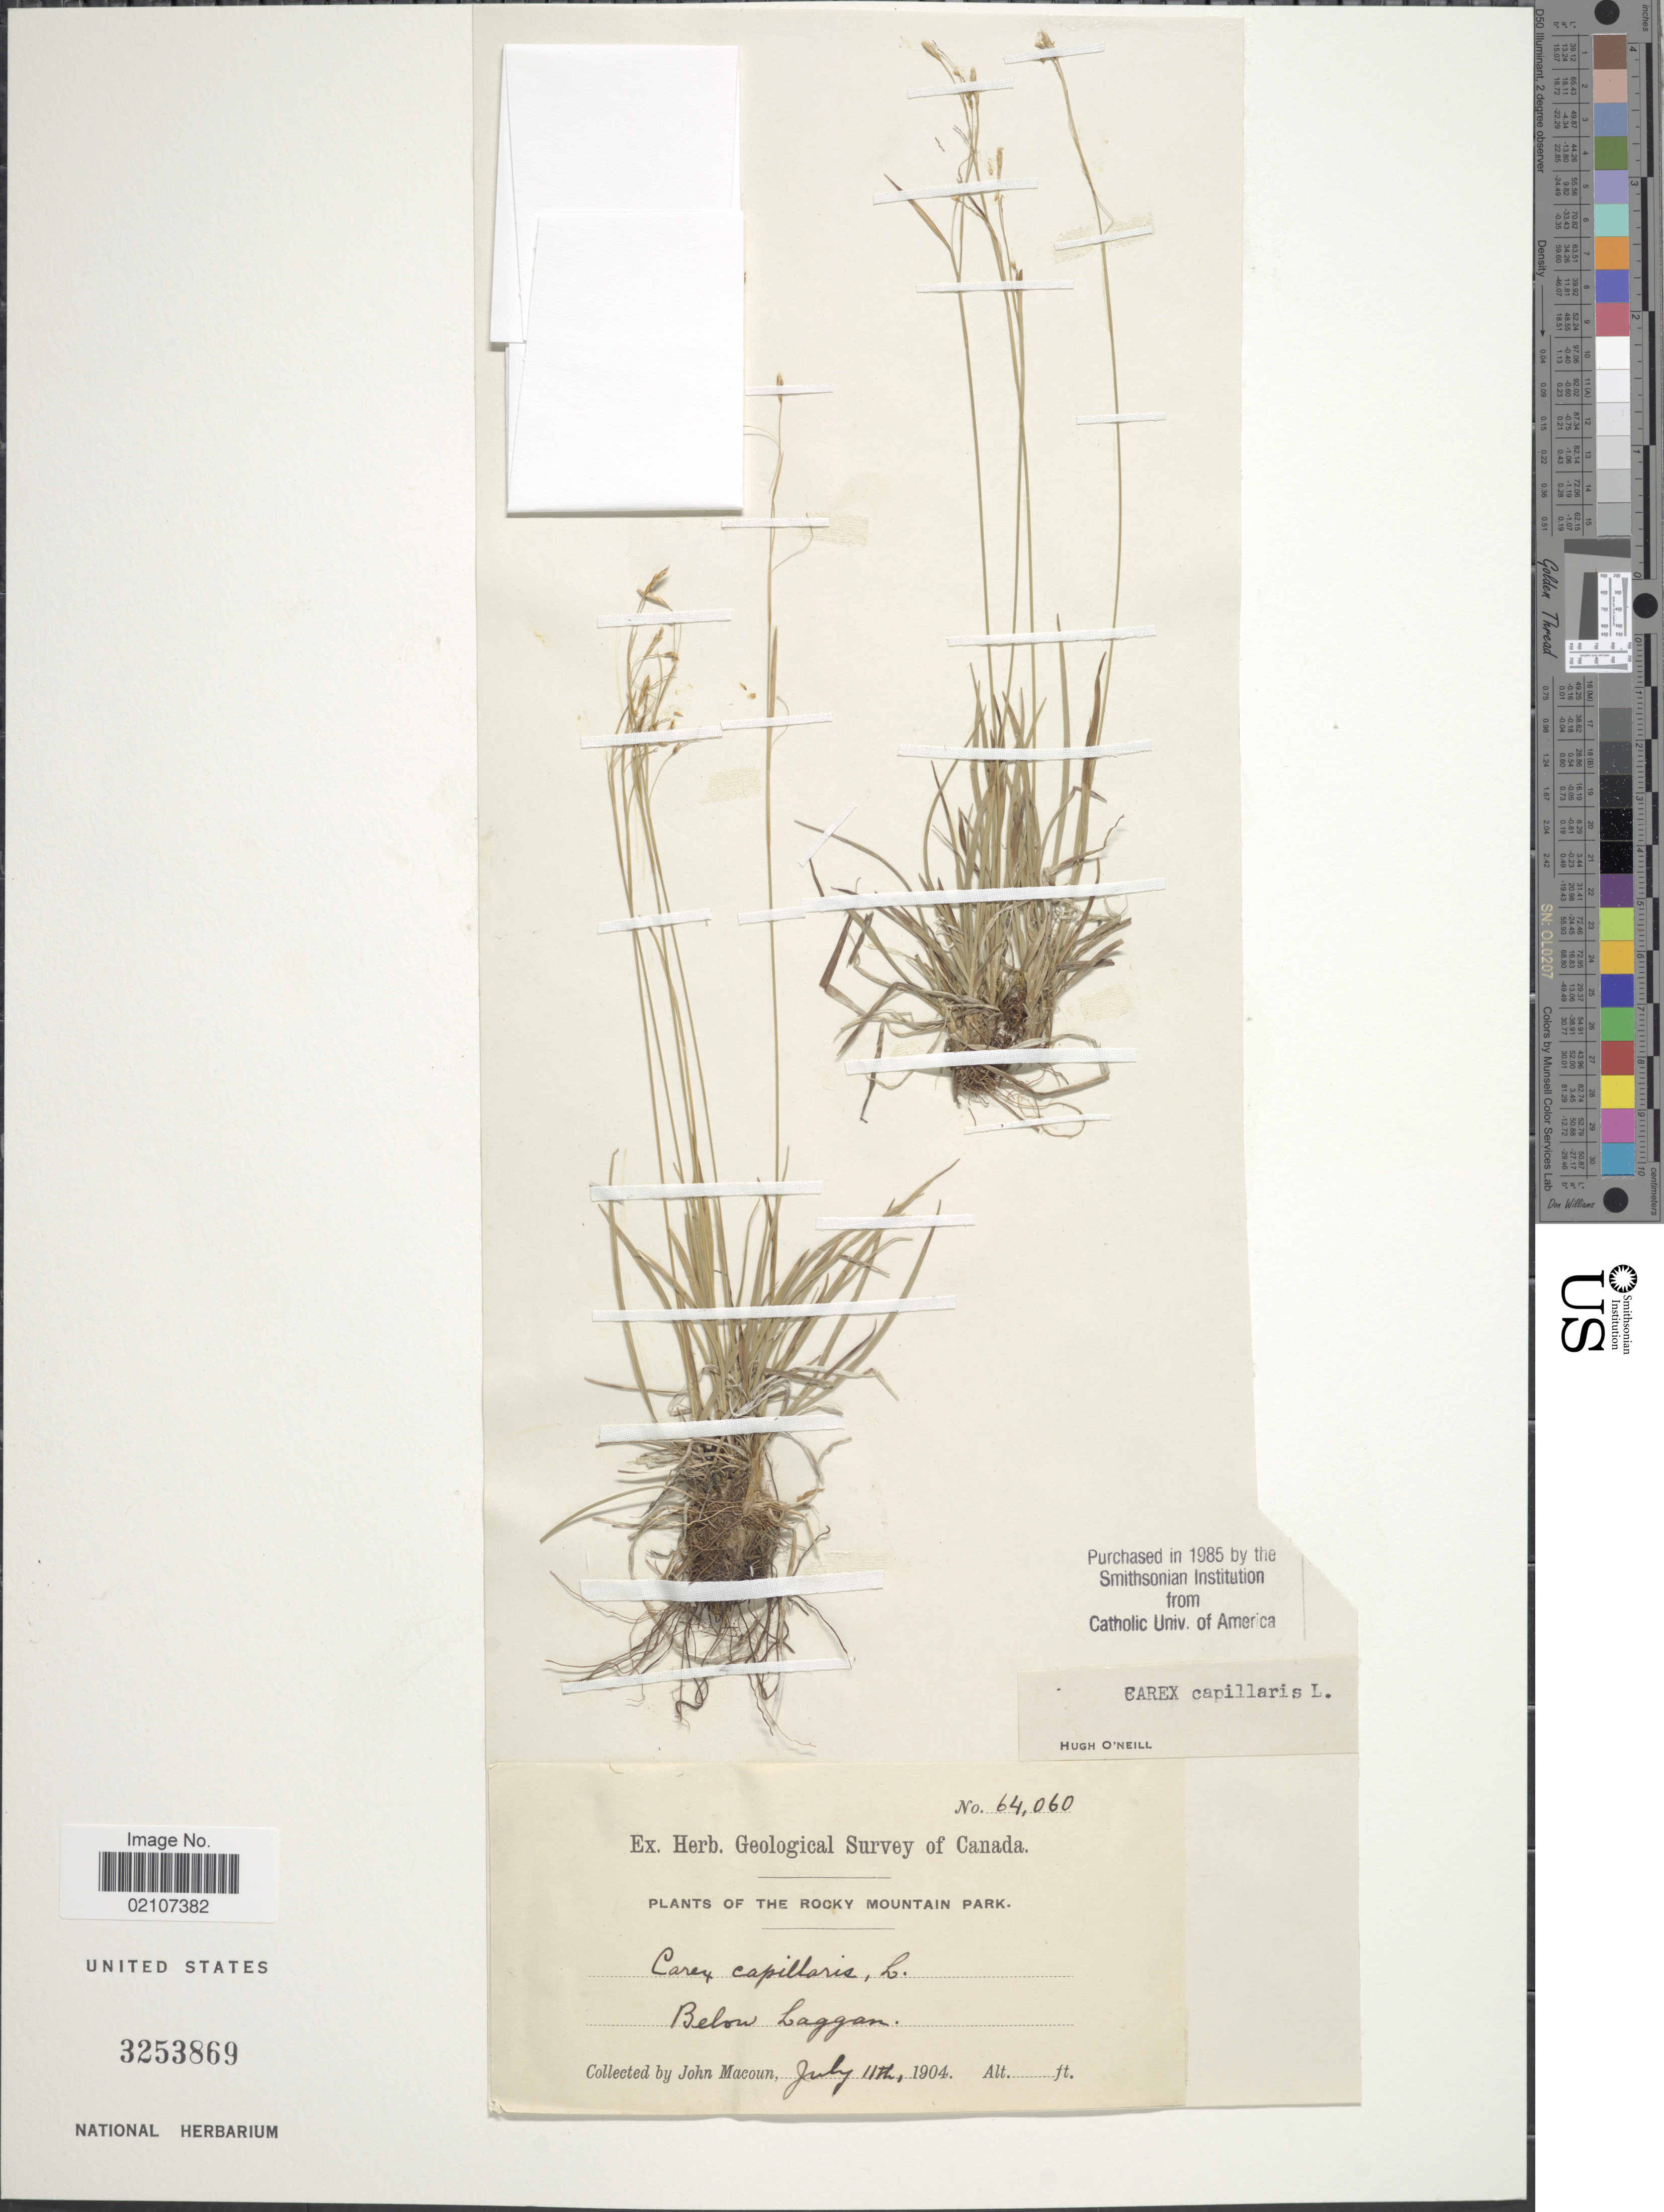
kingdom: Plantae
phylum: Tracheophyta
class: Liliopsida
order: Poales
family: Cyperaceae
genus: Carex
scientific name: Carex capillaris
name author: L.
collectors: J. Macoun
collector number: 64060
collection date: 1904-07-11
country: Canada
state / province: Alberta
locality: The Rocky Mountain Park, Below Laggan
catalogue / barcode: US 3253869